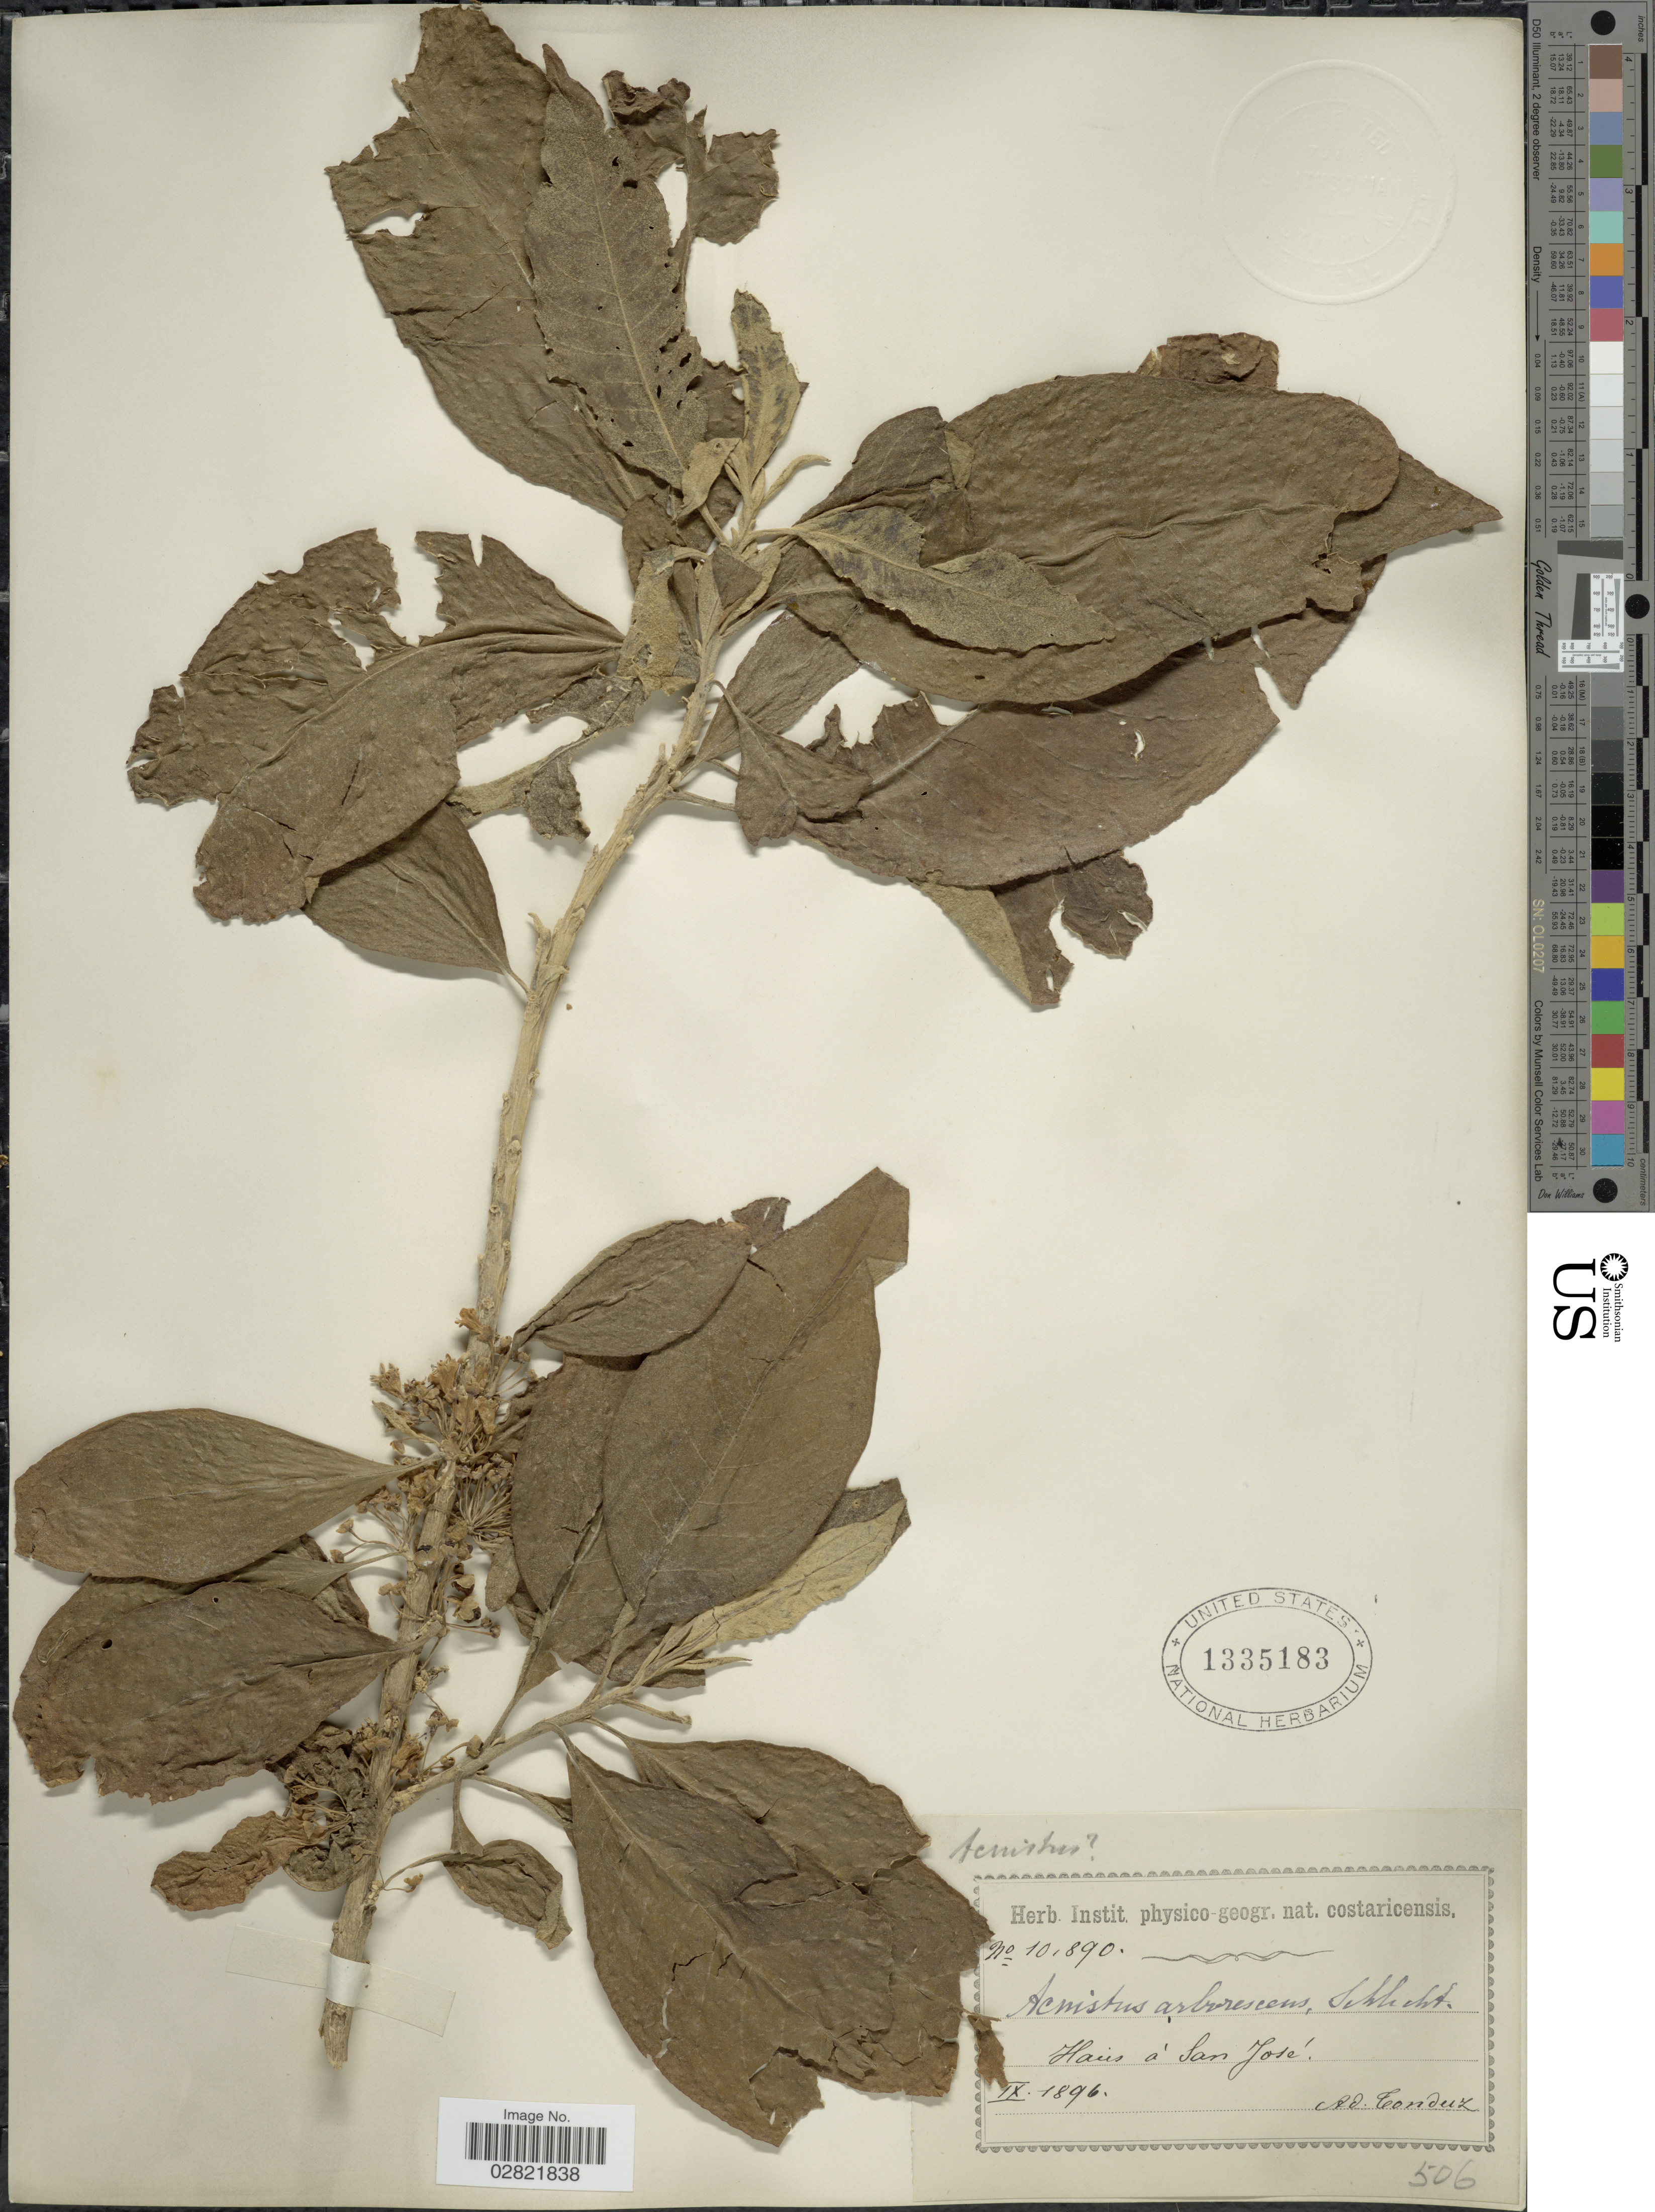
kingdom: Plantae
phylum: Tracheophyta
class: Magnoliopsida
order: Solanales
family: Solanaceae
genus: Acnistus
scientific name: Acnistus arborescens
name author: (L.) Schltdl.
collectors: A. Tonduz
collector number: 10890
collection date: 1896-09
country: Costa Rica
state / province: San José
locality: Haies á San José.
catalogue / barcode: US 1335183